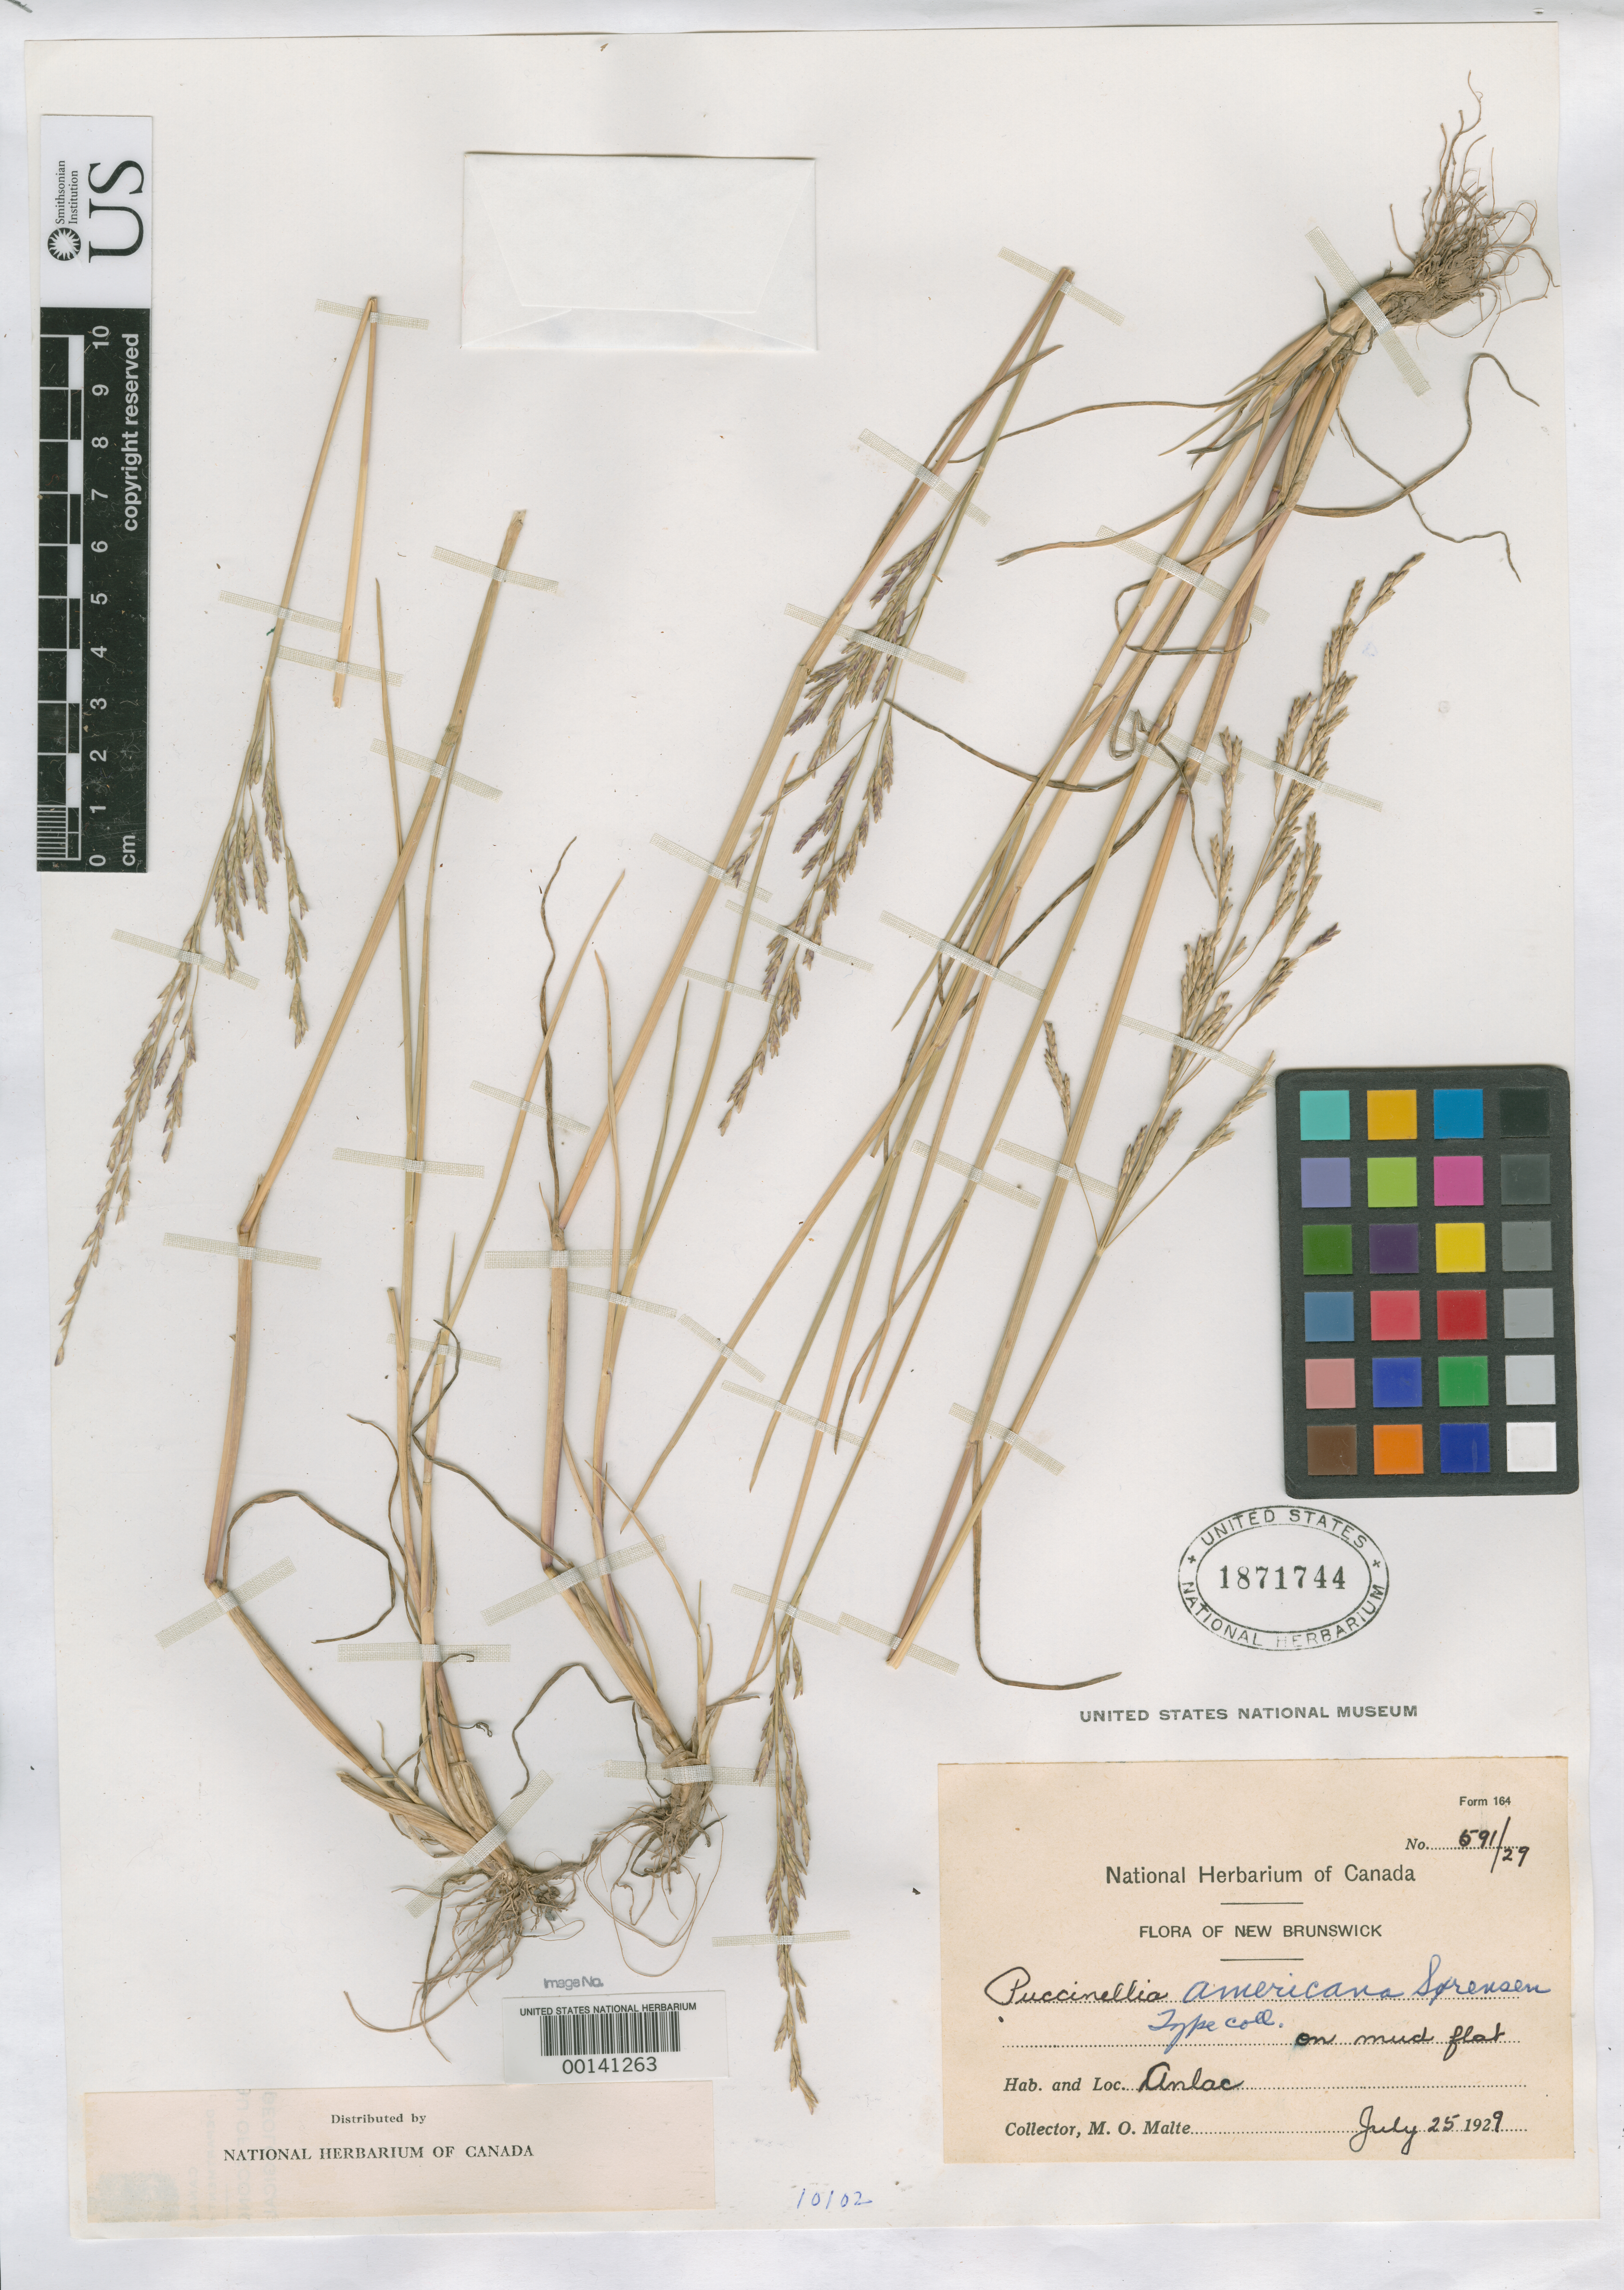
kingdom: Plantae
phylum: Tracheophyta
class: Liliopsida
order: Poales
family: Poaceae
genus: Puccinellia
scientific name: Puccinellia americana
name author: Sorensen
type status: Type Collection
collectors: M. Malte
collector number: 591/29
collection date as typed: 25 Jul 1929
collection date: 1929-07-25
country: Canada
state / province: New Brunswick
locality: Anlac.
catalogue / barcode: US 1871744